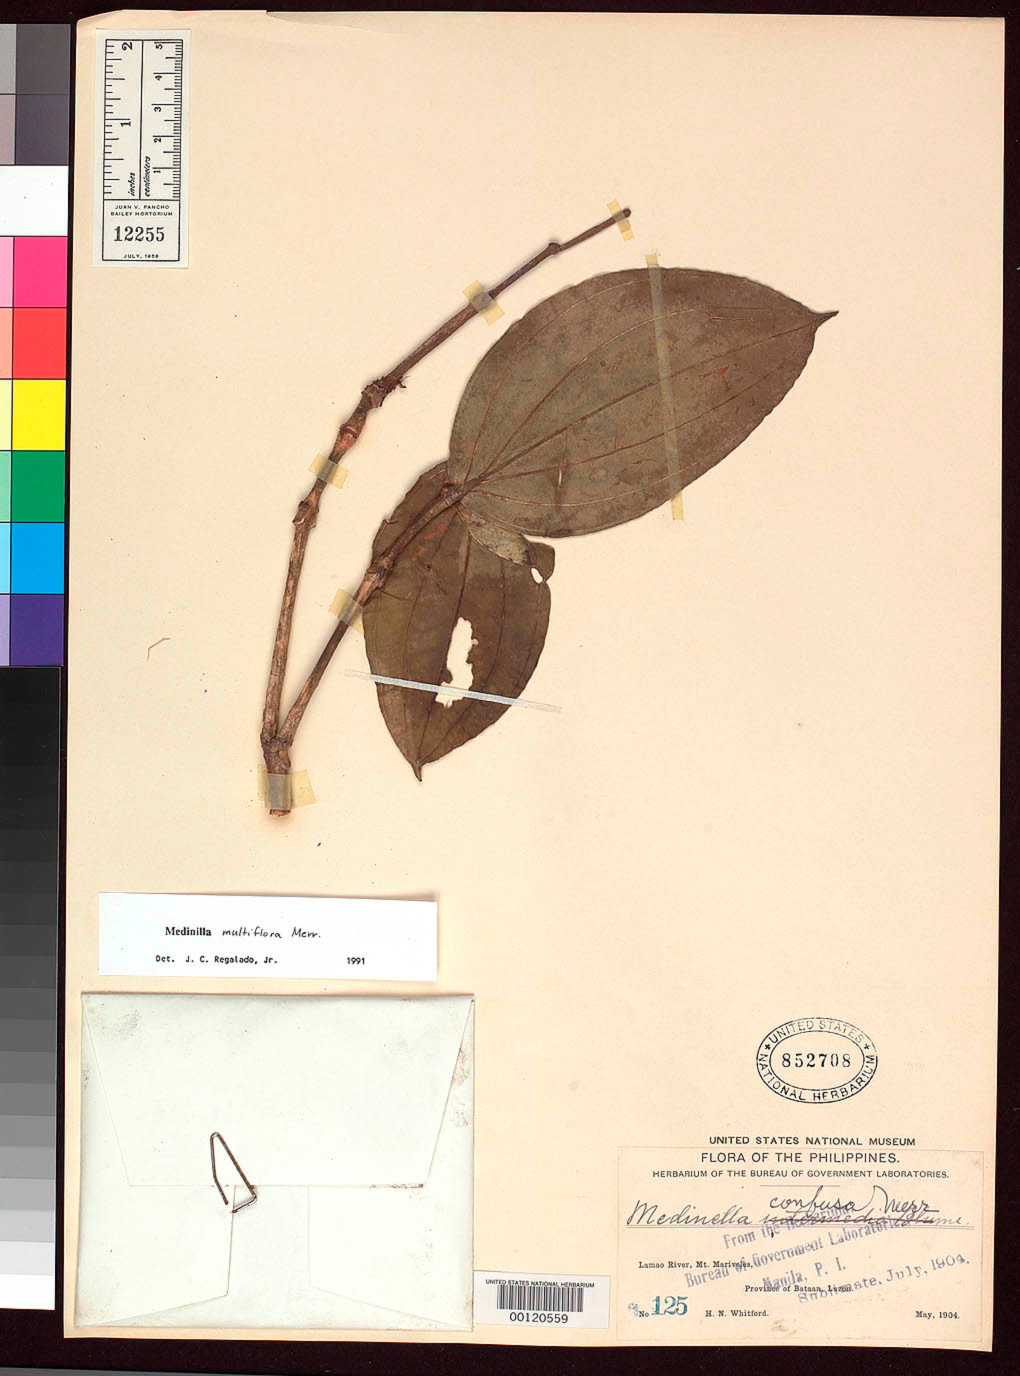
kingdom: Plantae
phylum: Tracheophyta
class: Magnoliopsida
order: Myrtales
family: Melastomataceae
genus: Medinilla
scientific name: Medinilla confusa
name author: Merr.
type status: Isotype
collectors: H. N. Whitford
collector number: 125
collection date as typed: May 1904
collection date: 1904-05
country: Philippines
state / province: Central Luzon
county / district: Bataan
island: Luzon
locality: Lamao River, Mt Mariveles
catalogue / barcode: US 852708